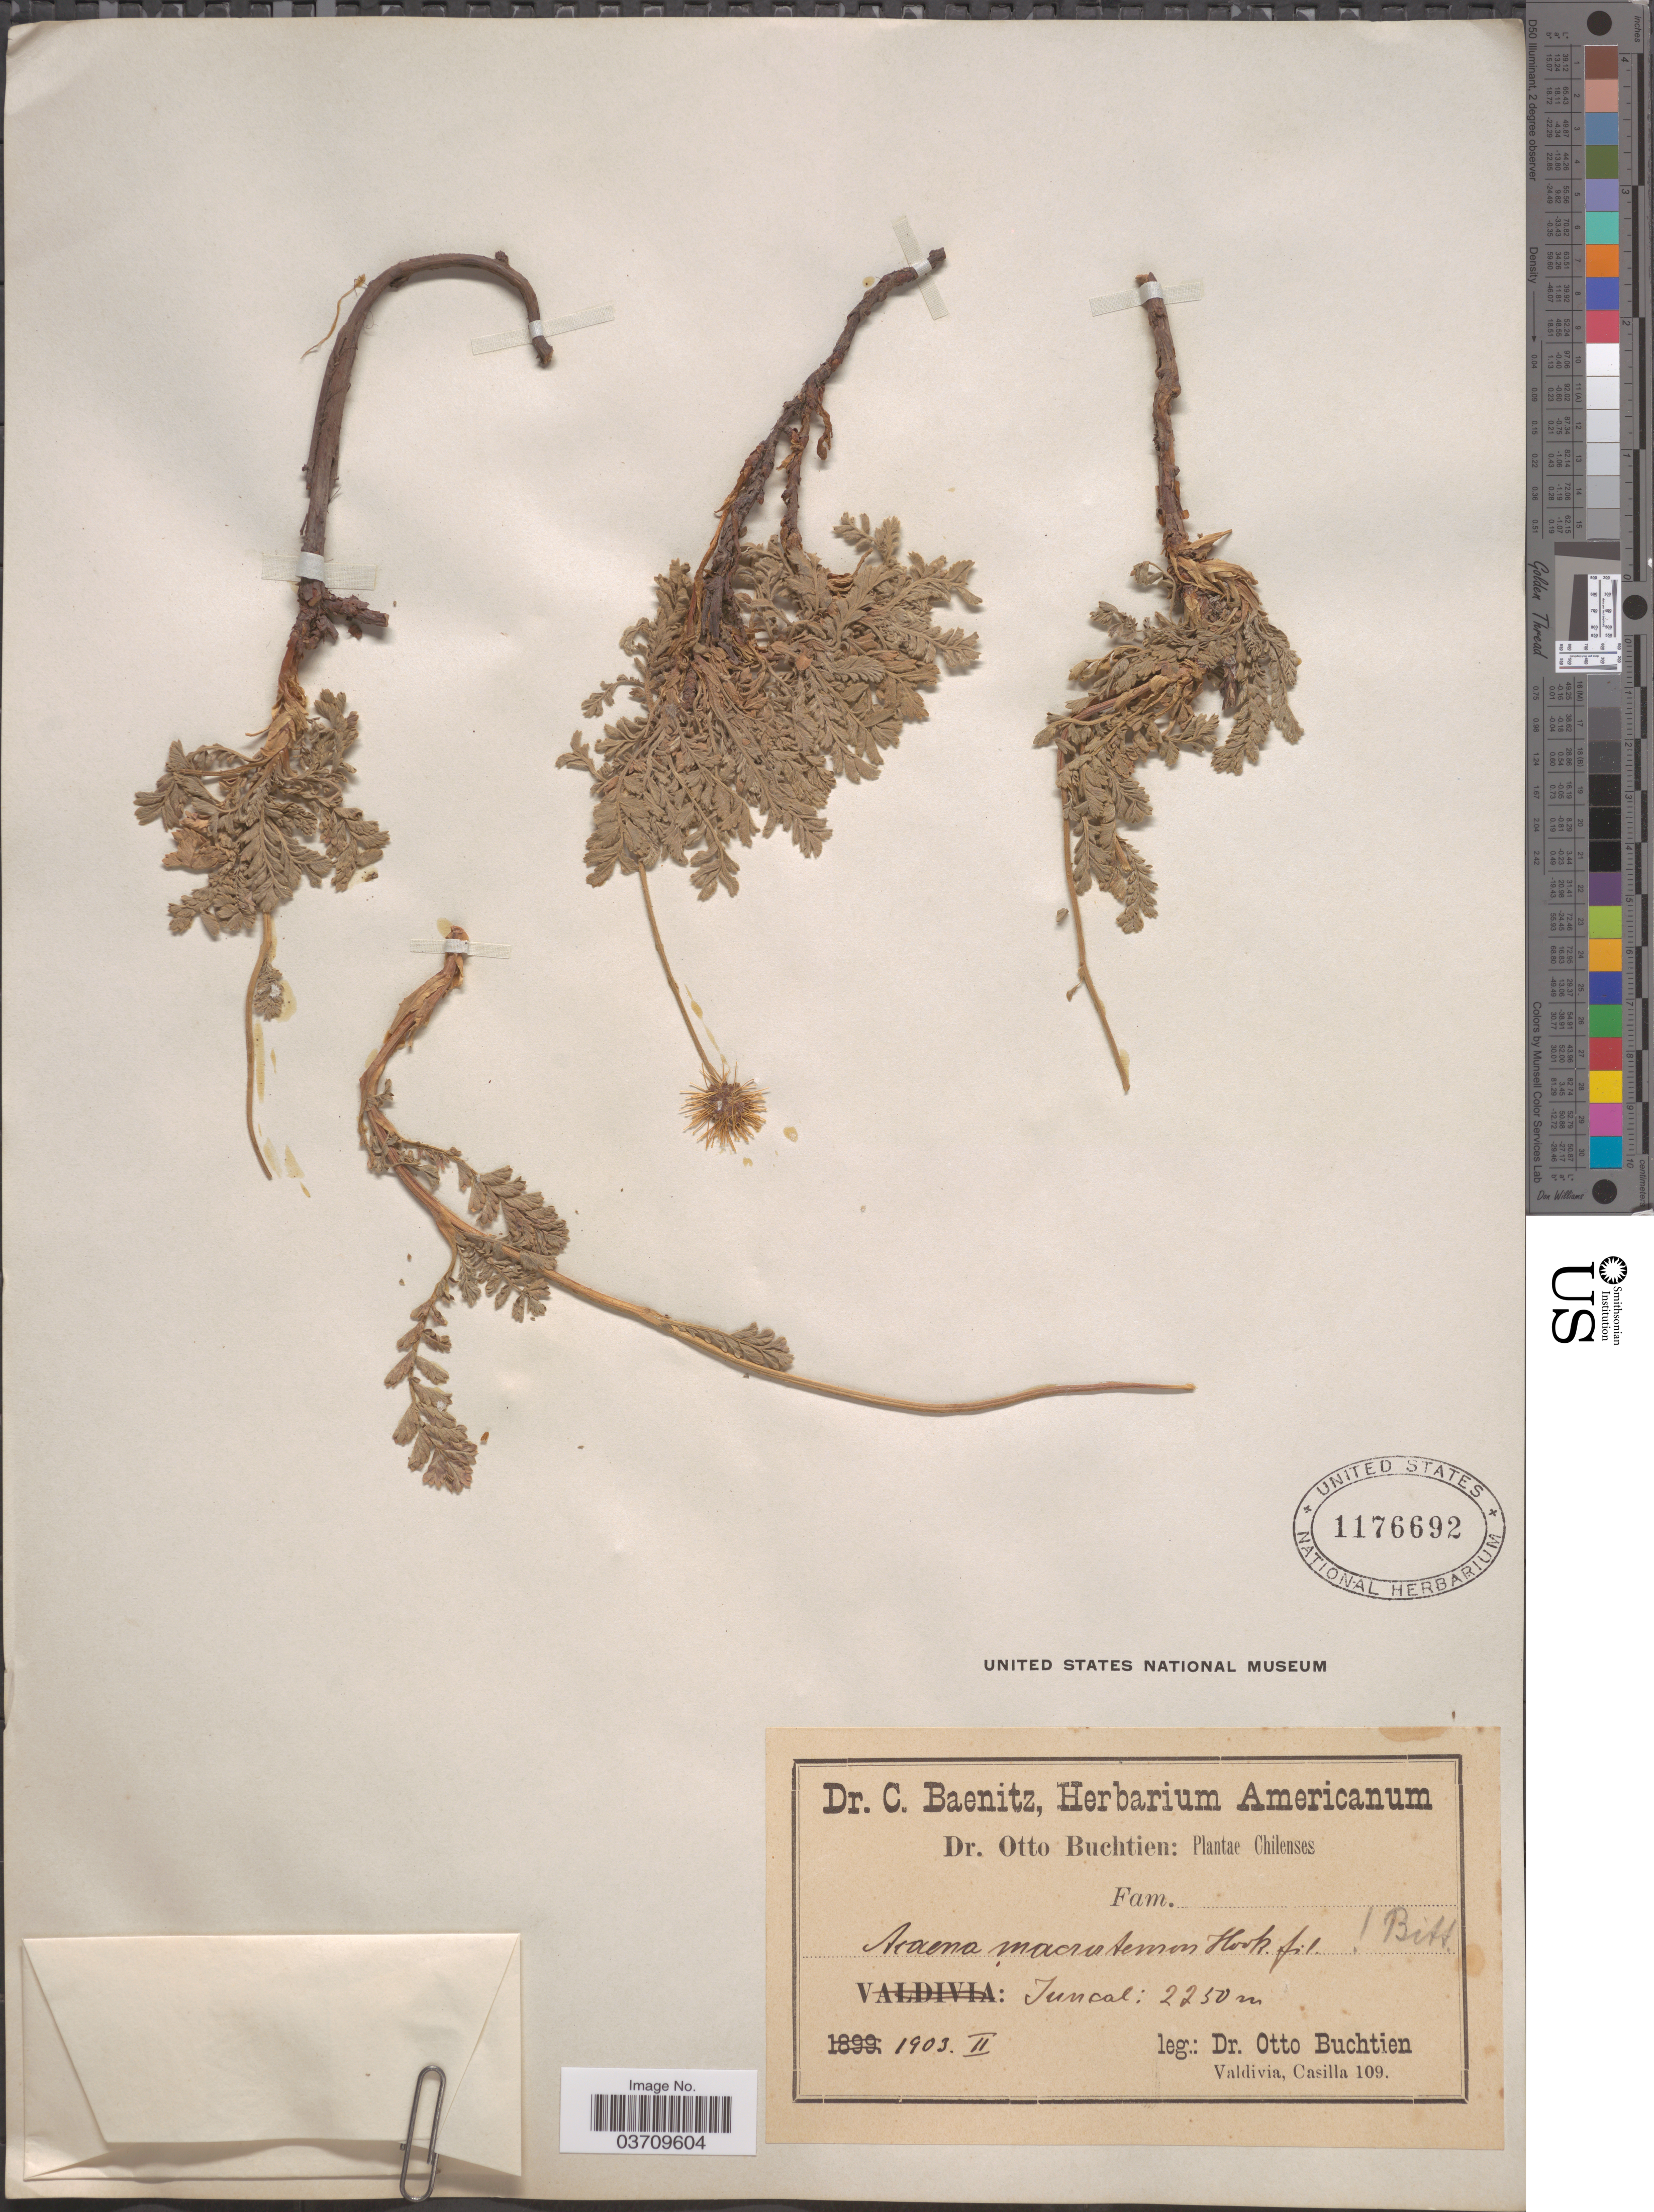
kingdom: Plantae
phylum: Tracheophyta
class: Magnoliopsida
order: Rosales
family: Rosaceae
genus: Acaena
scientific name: Acaena magellanica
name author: Vahl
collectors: O. Buchtien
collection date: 1903-02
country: Chile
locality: Juncal.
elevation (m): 2250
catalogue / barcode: US 1176692